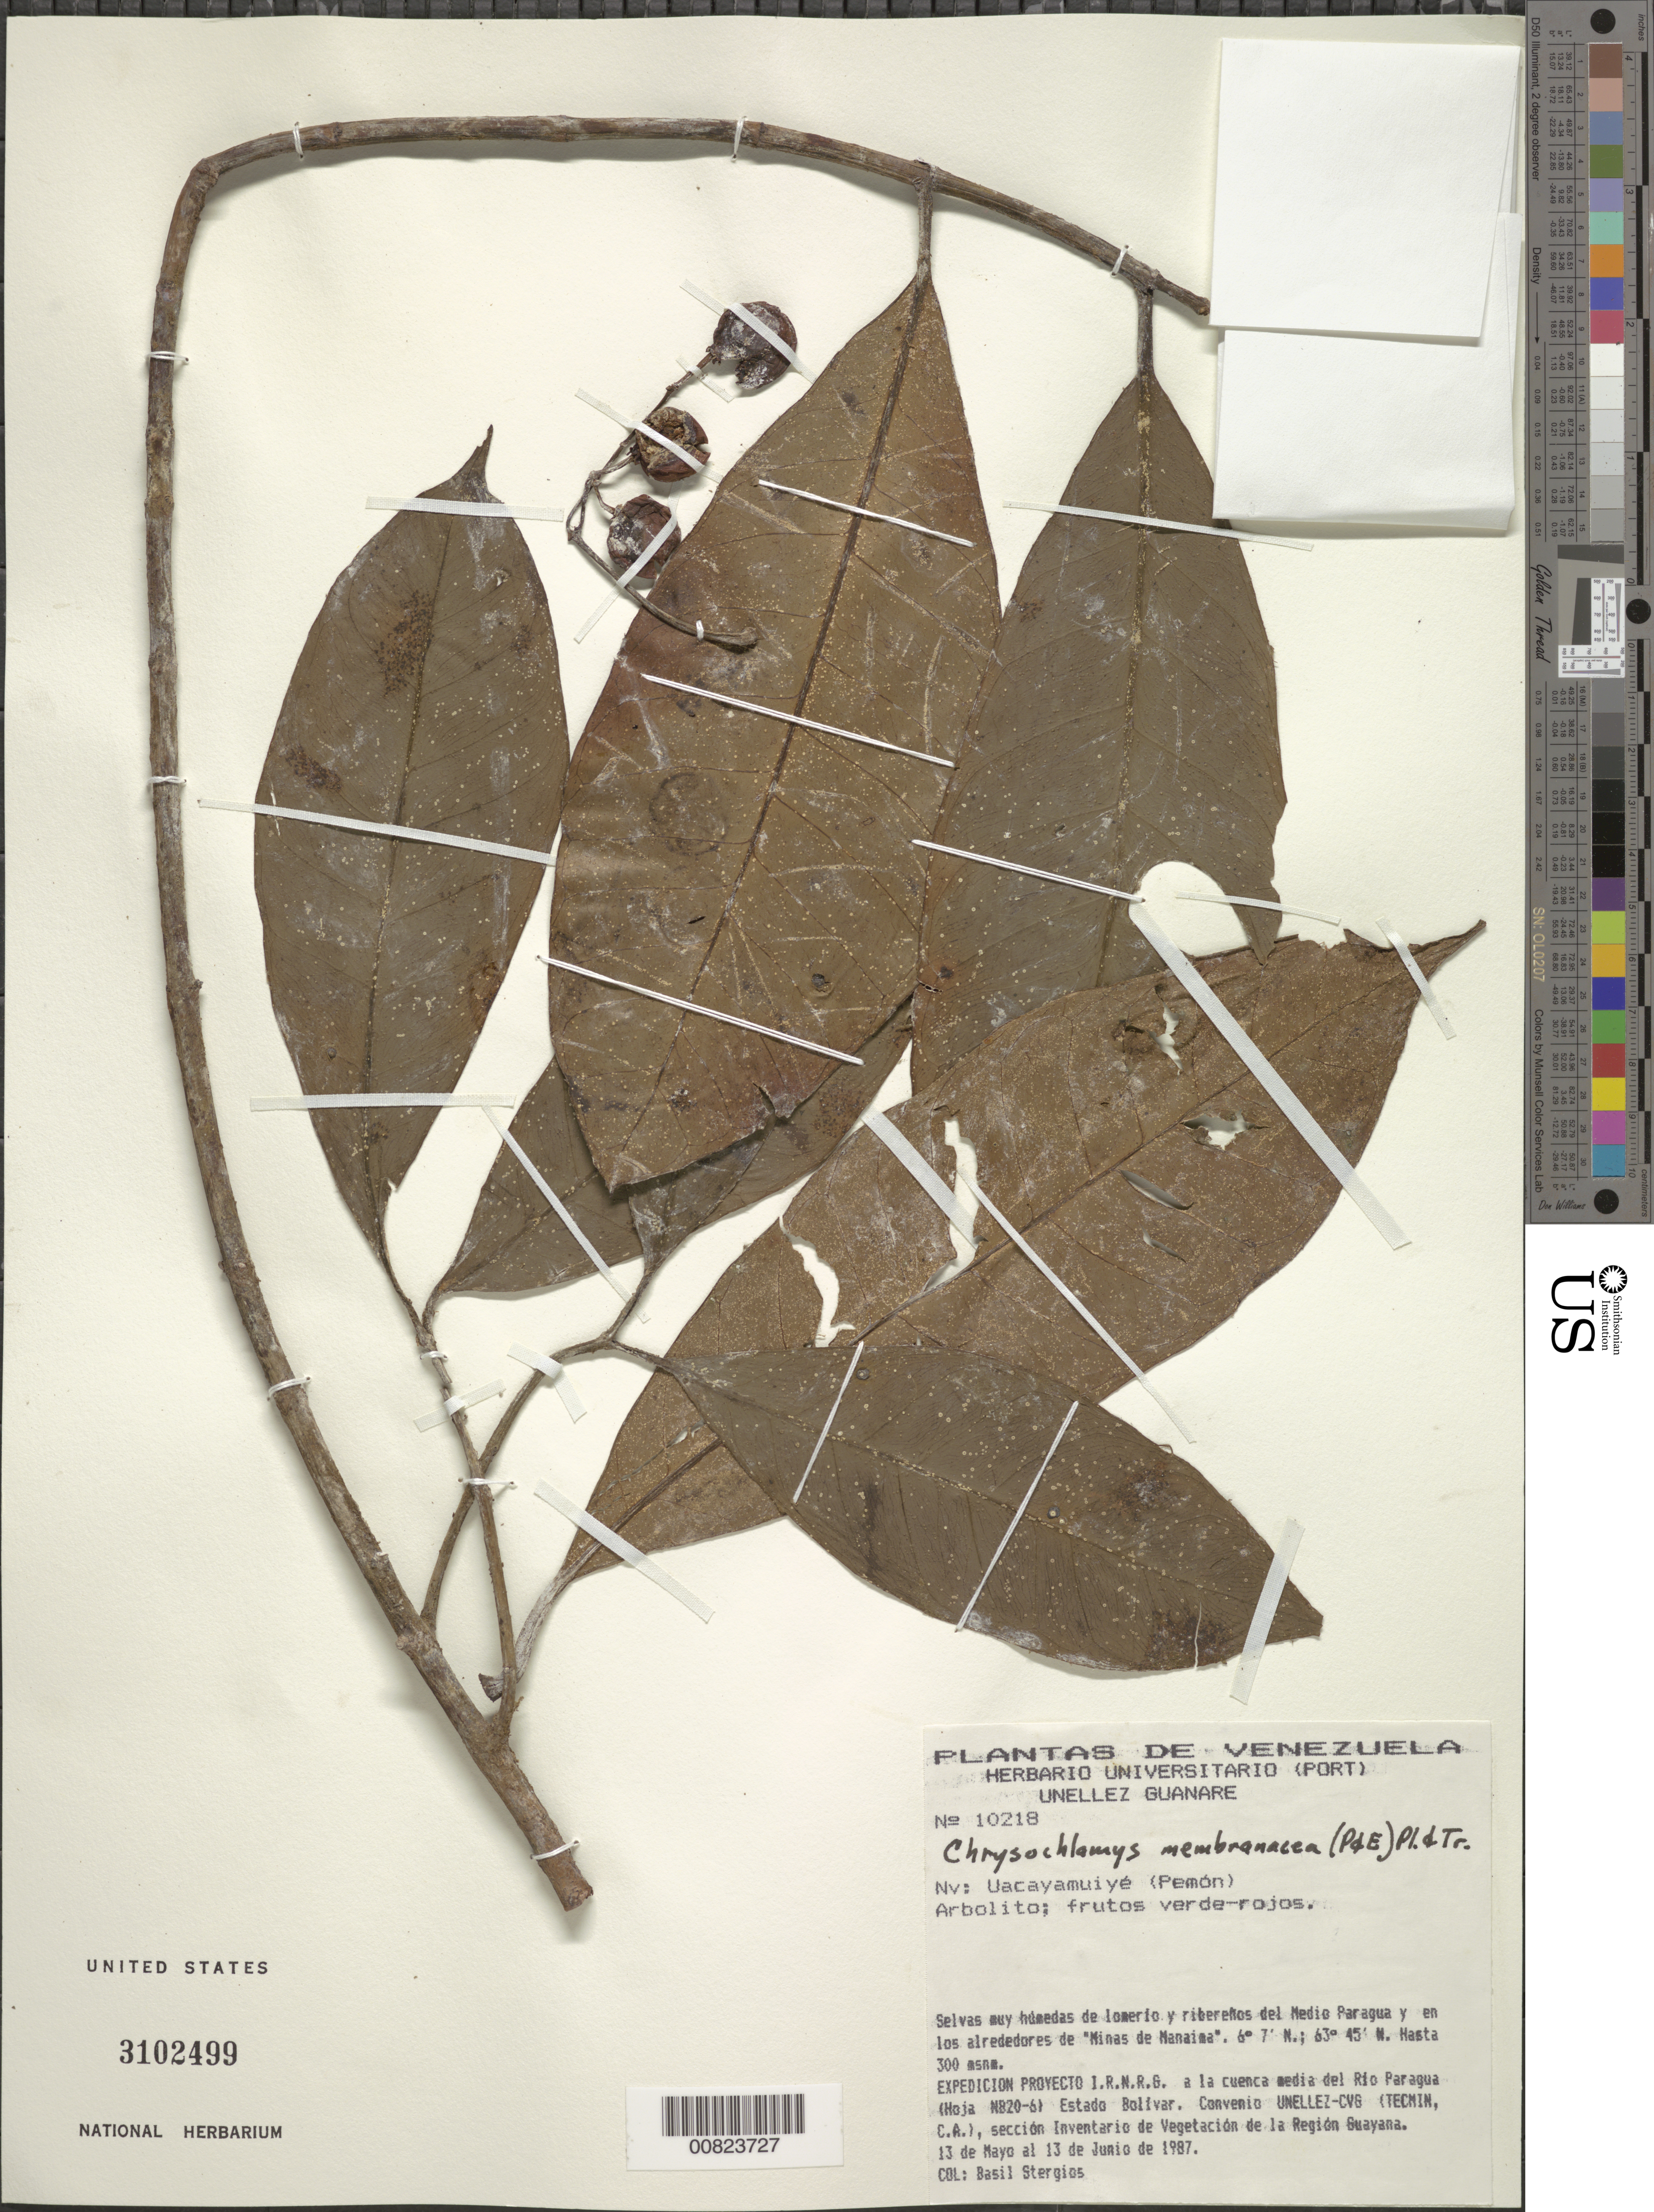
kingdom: Plantae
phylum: Tracheophyta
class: Magnoliopsida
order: Malpighiales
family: Clusiaceae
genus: Chrysochlamys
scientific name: Chrysochlamys membranacea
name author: Planch. & Triana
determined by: Pipoly, J. J., III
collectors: B. G. Stergios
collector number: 10218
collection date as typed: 13-May-87 to 13-Jun-87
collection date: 1987-05-13/1987-06-13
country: Venezuela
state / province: Bolívar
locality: Río Paragua, Medio Paragua y Minas de Manaima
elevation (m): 300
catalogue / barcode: US 3102499